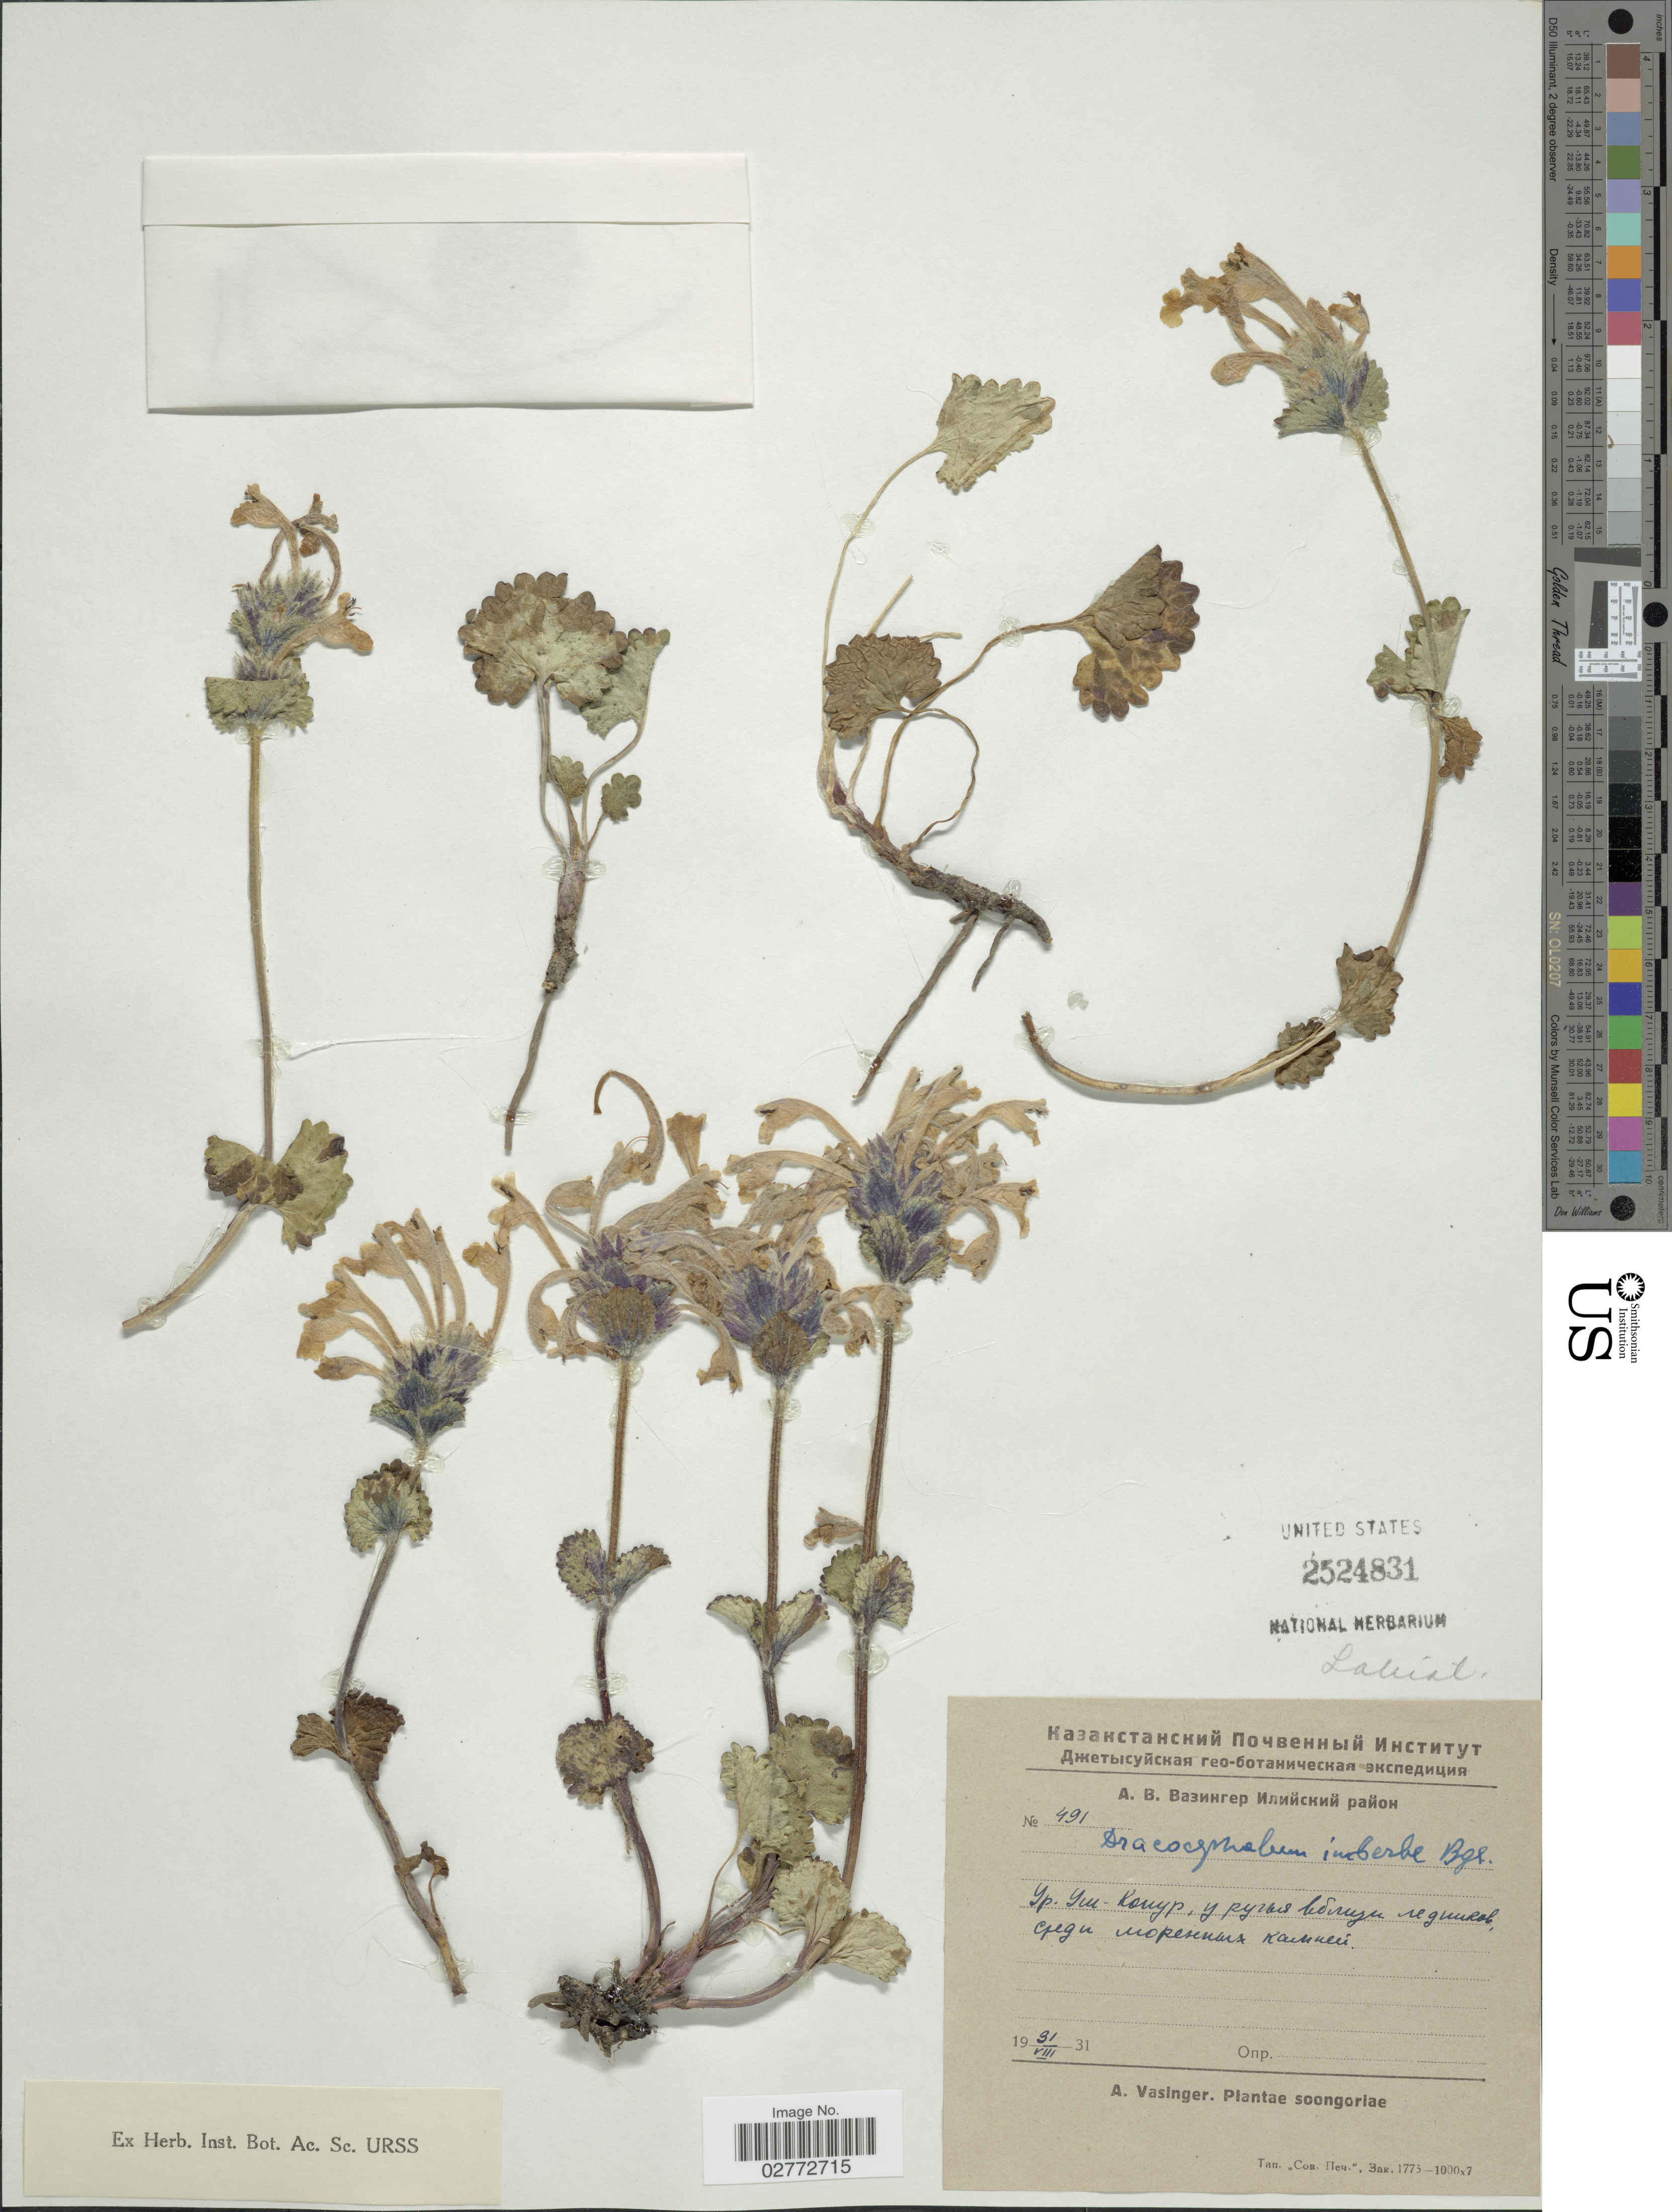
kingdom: Plantae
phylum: Tracheophyta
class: Magnoliopsida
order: Lamiales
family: Lamiaceae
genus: Dracocephalum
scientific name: Dracocephalum imberbe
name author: Bunge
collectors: A. Vasinger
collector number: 491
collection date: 1931-08-31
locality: X. Soongoriae.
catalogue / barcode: US 2524831